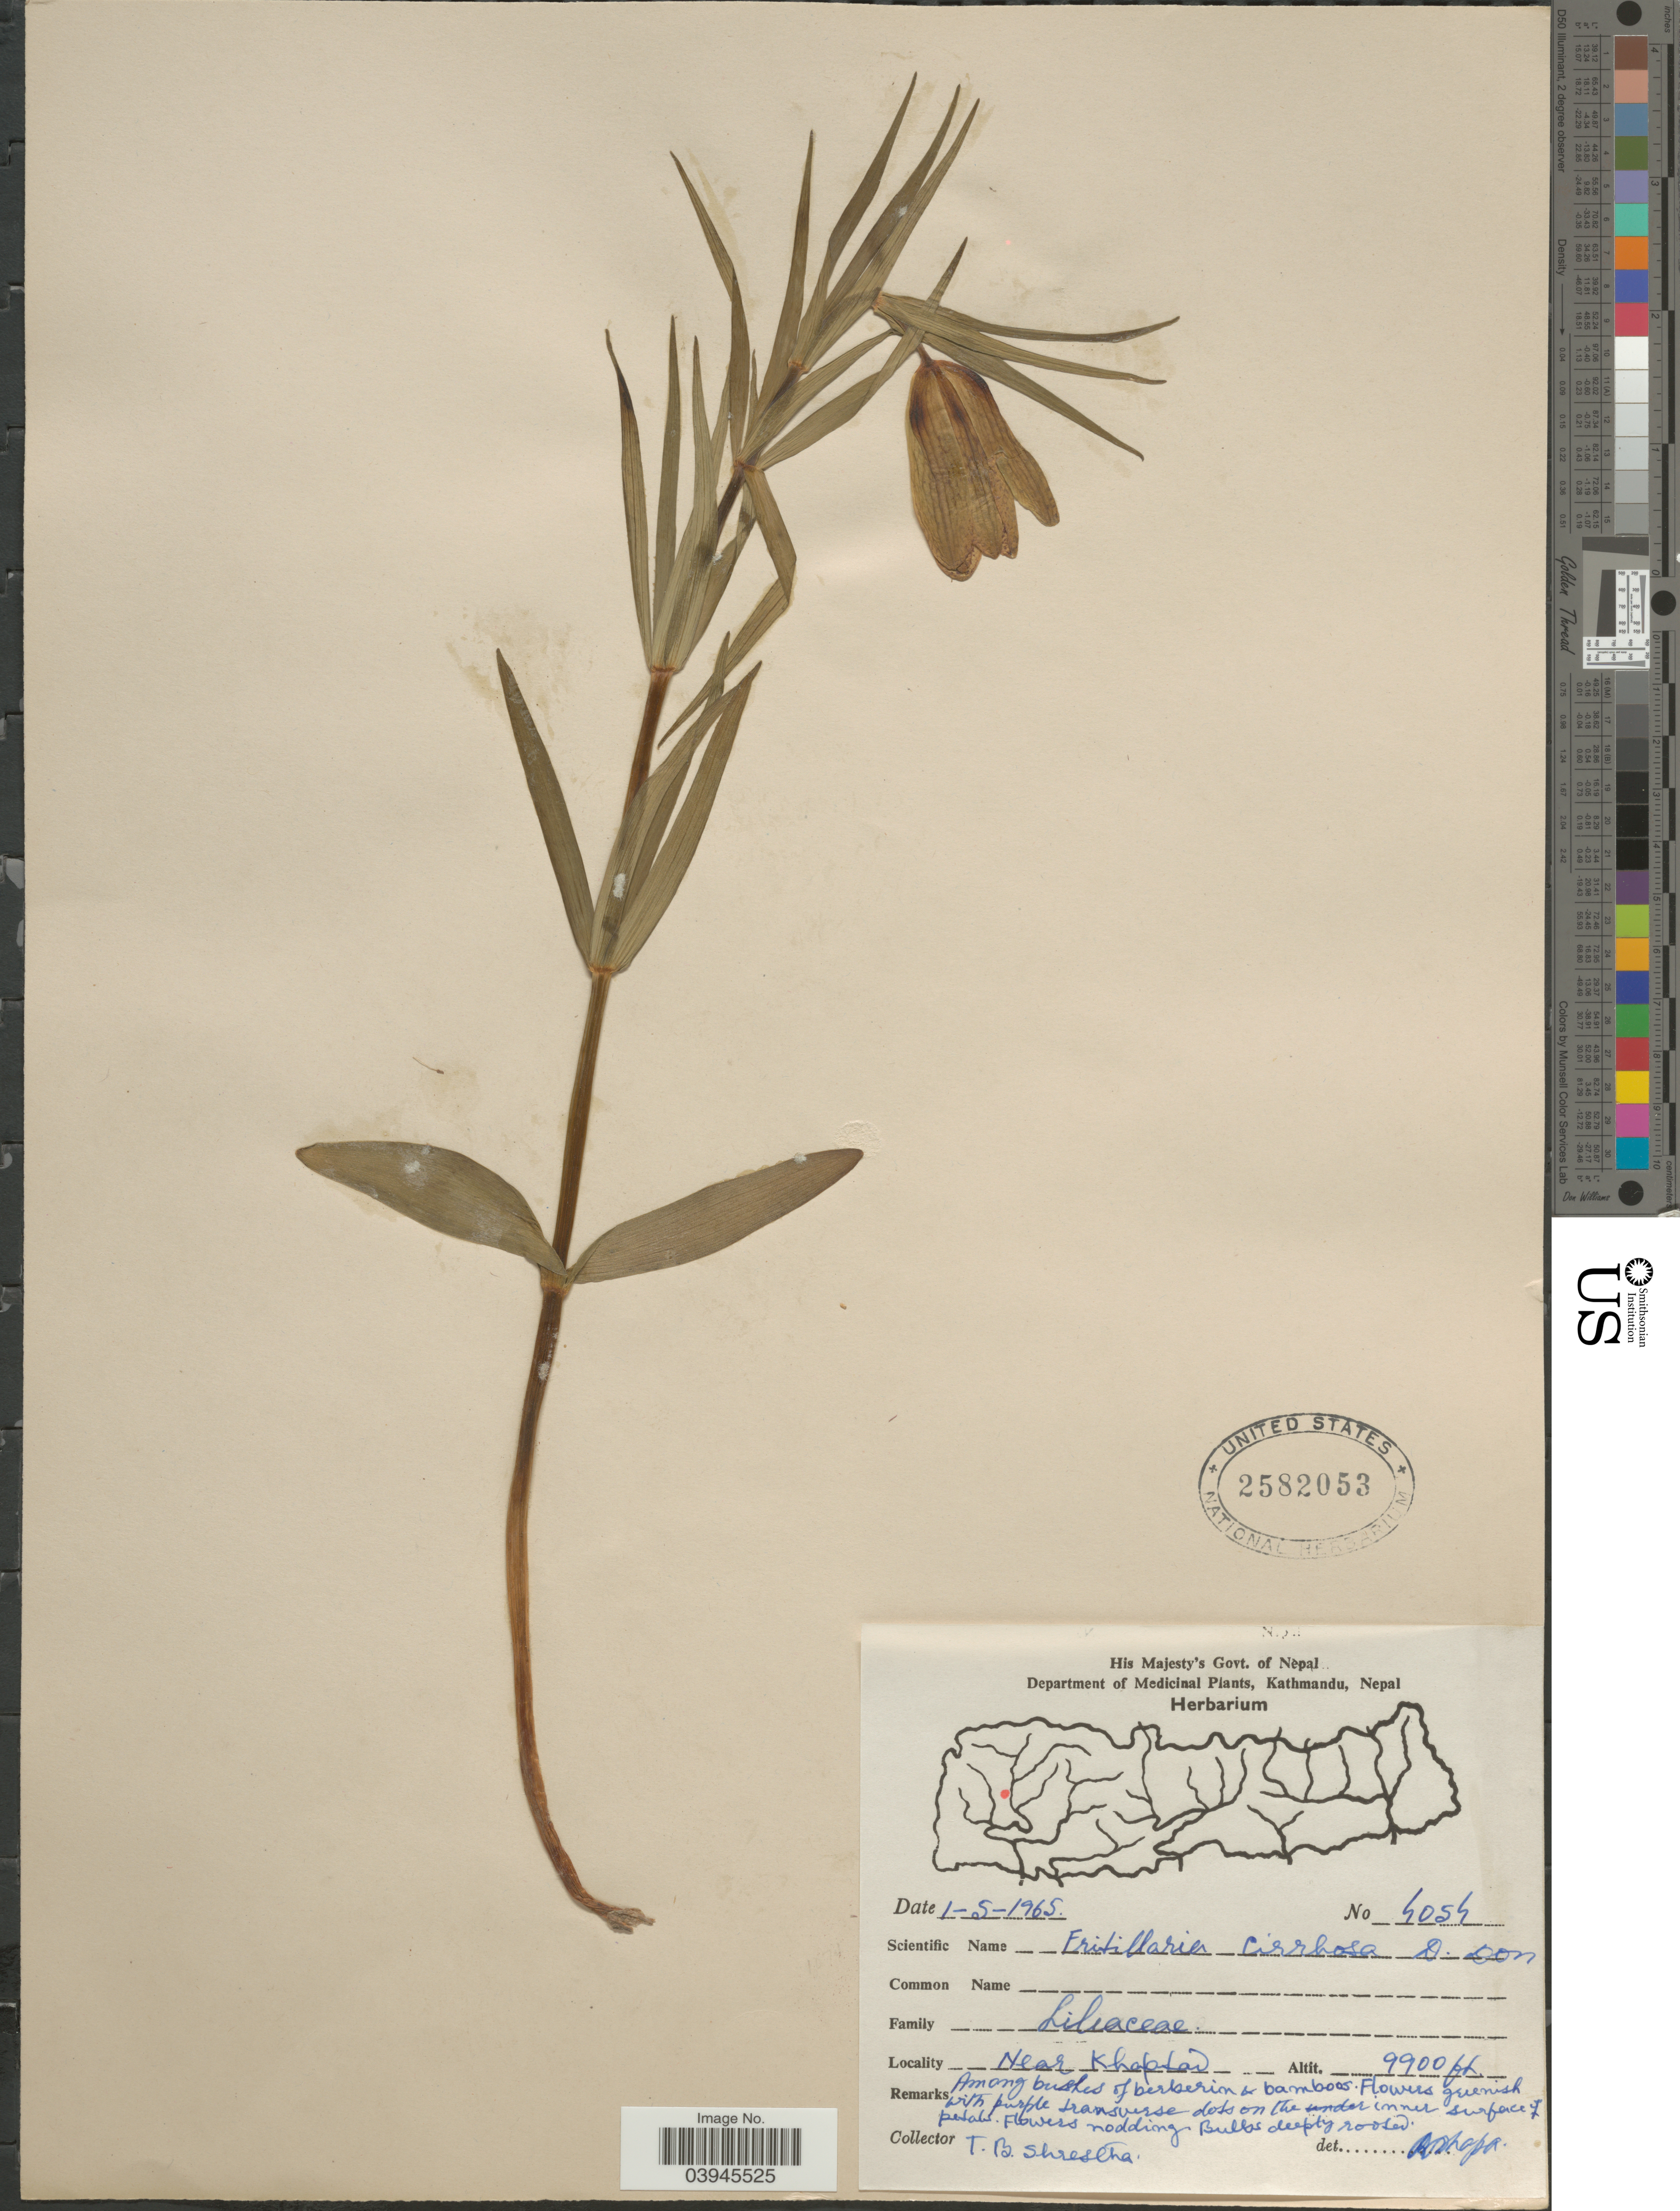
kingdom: Plantae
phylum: Tracheophyta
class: Liliopsida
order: Liliales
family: Liliaceae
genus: Fritillaria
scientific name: Fritillaria cirrhosa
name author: D. Don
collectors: T. B. Shrestha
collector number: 4054*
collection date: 1965-05-01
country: Nepal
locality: Near Khaptar.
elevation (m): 3018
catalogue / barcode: US 2582053